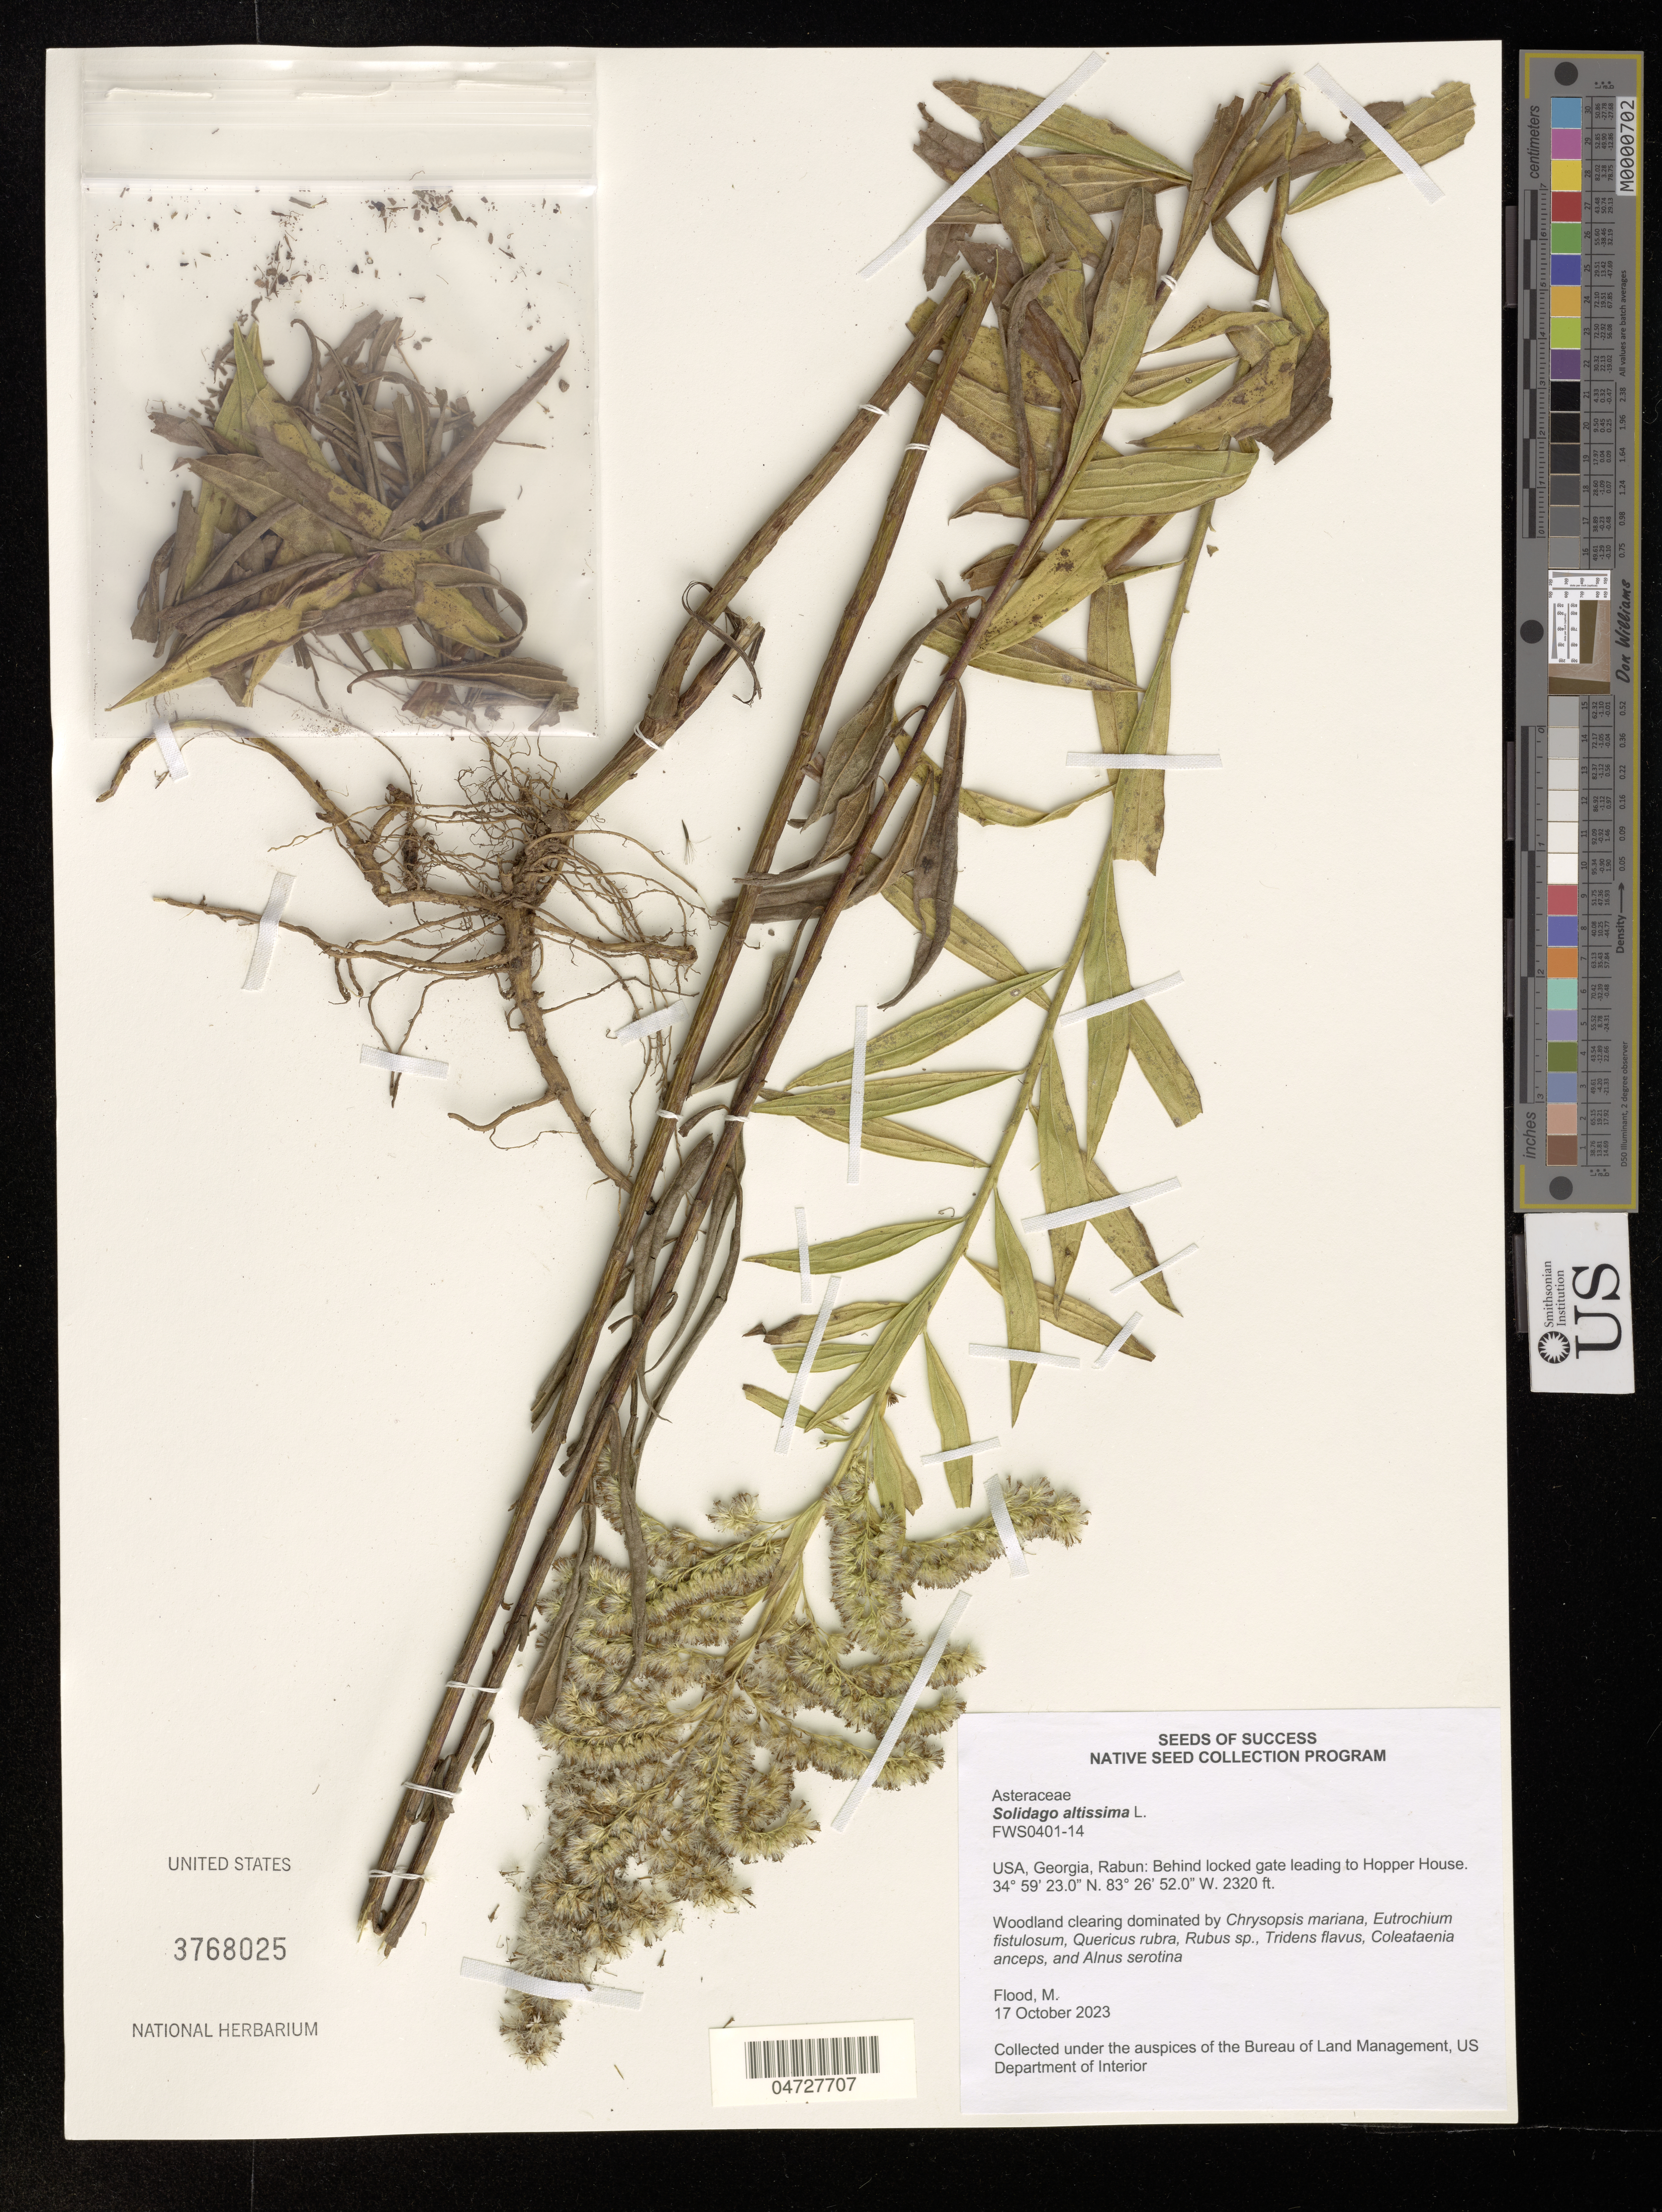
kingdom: Plantae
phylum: Tracheophyta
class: Magnoliopsida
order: Asterales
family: Asteraceae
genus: Solidago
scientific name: Solidago altissima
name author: L.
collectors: M. Flood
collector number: FWS0401-14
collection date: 2023-10-17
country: United States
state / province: Georgia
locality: Rabun: Behind locked gate leading to Hopper House.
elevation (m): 707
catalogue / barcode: US 3768025